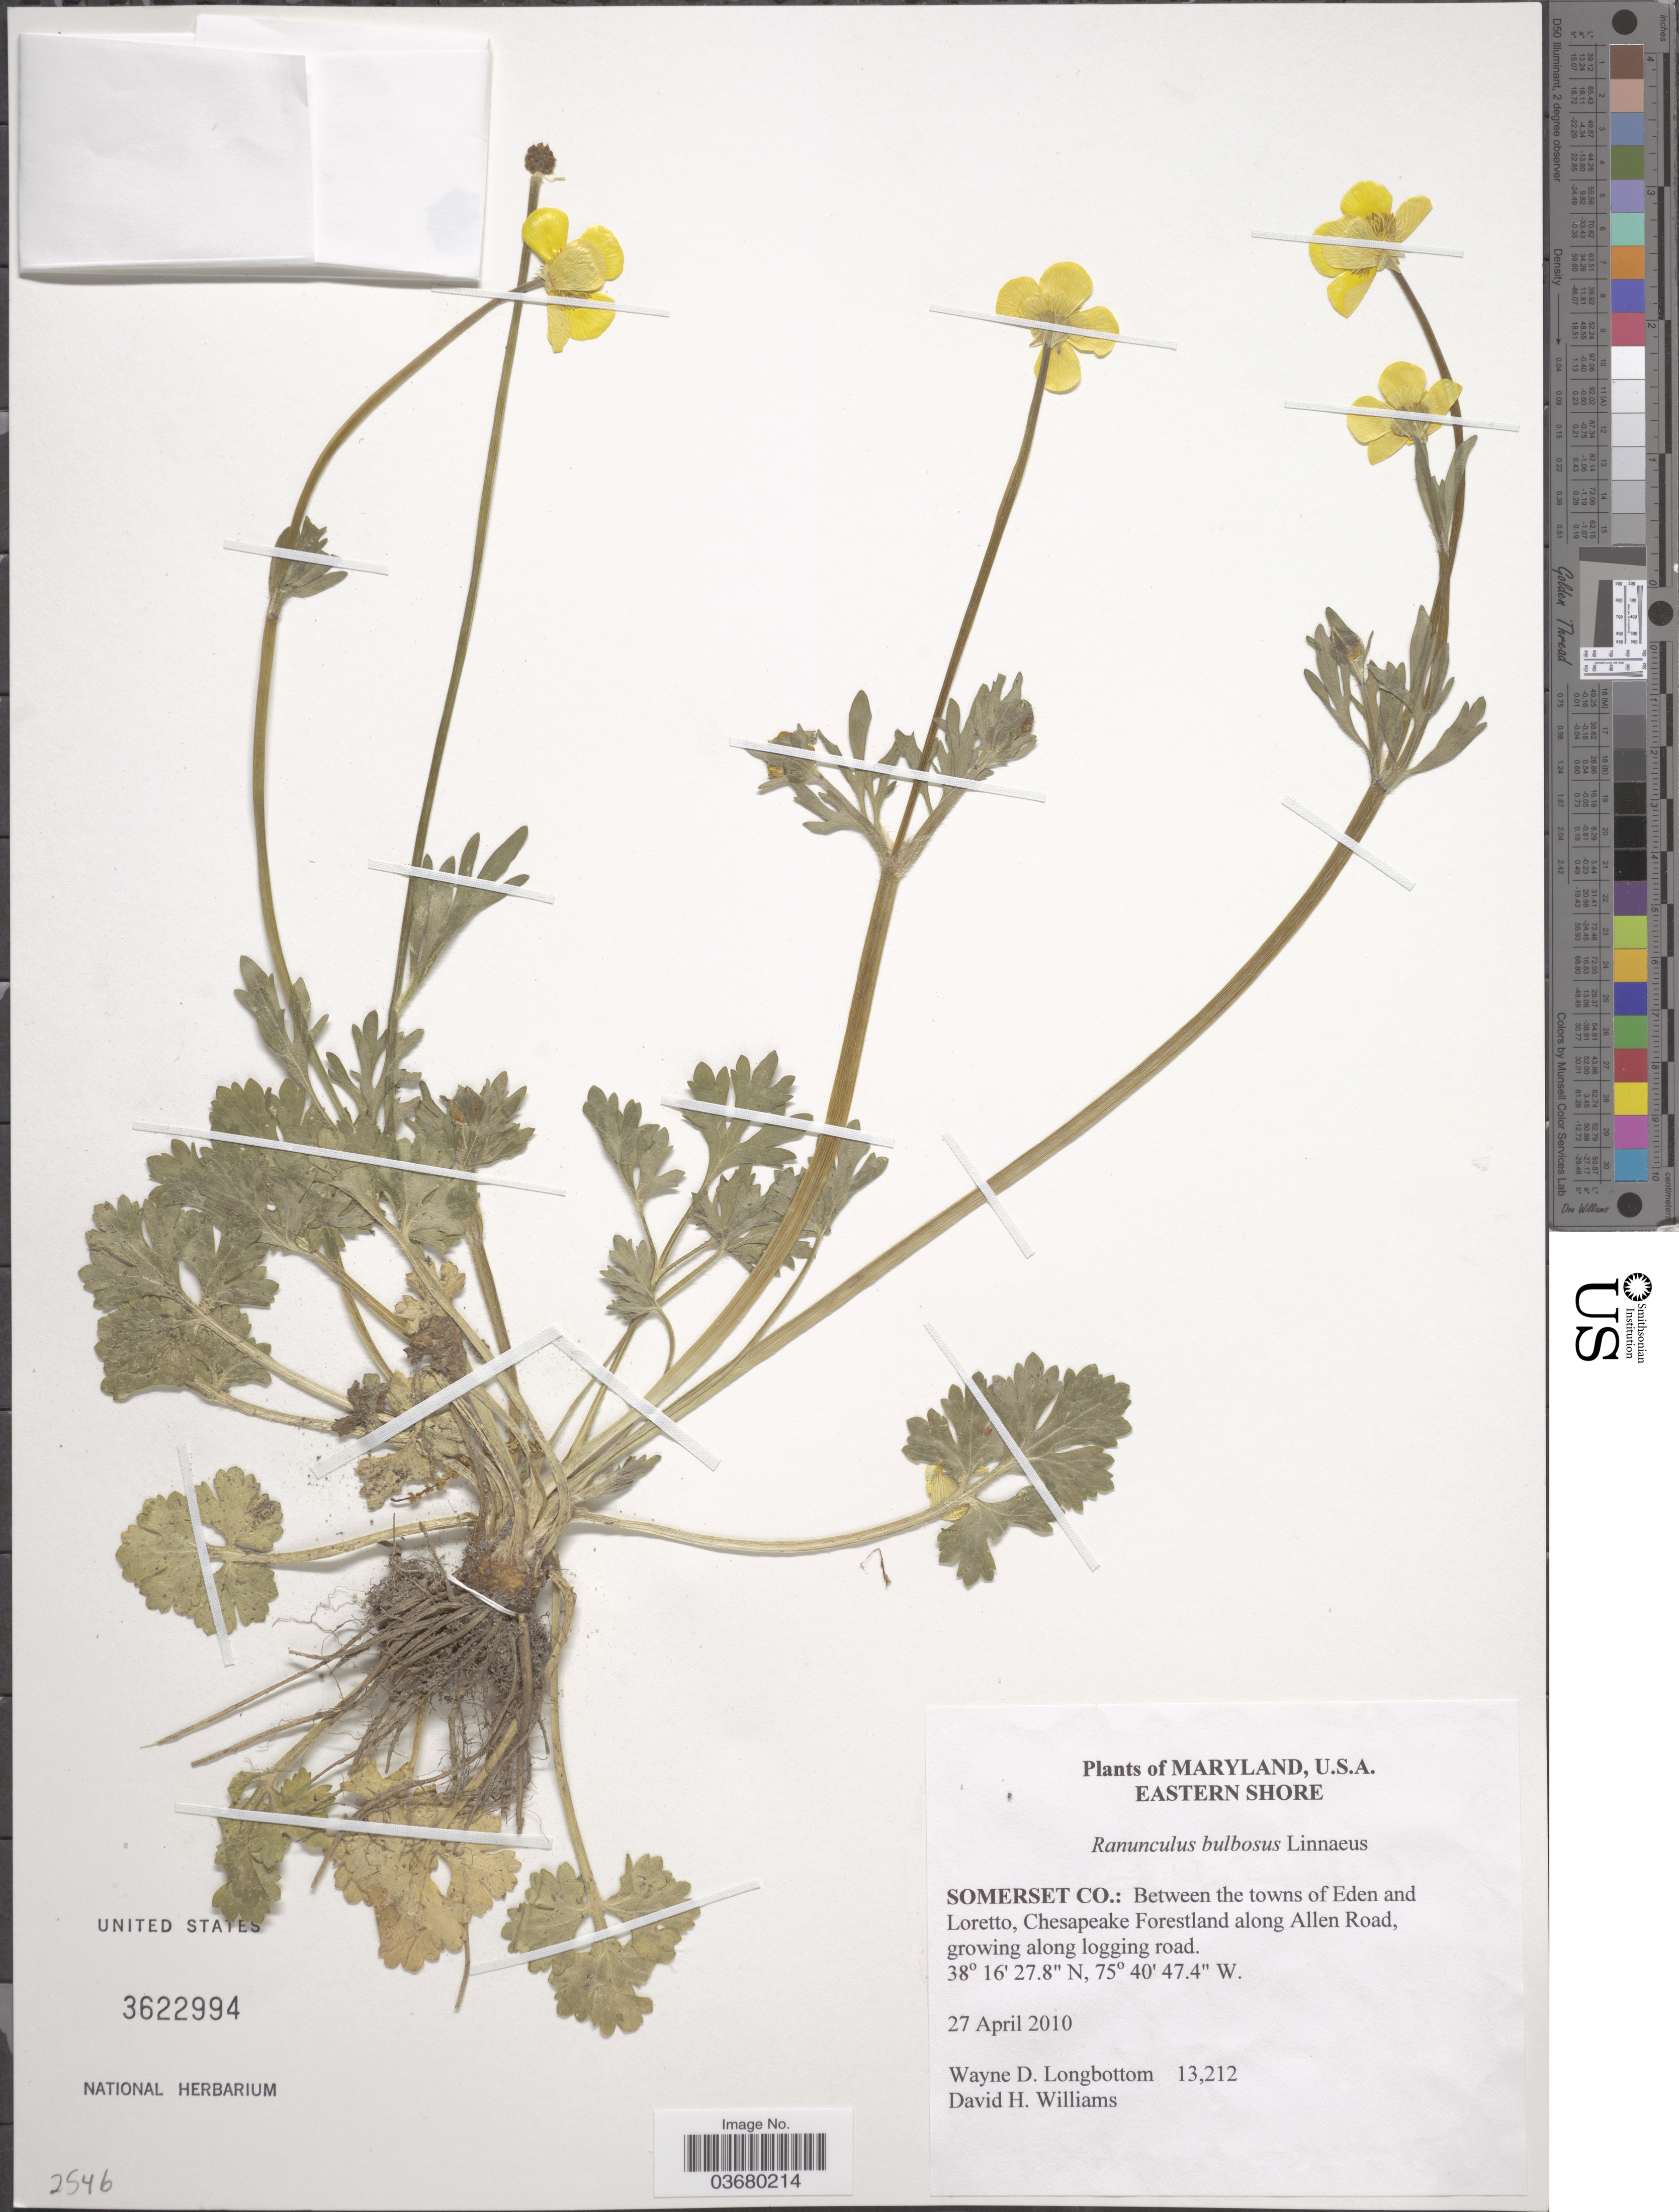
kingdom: Plantae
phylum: Tracheophyta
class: Magnoliopsida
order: Ranunculales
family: Ranunculaceae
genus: Ranunculus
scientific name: Ranunculus bulbosus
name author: L.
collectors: W. D. Longbottom & D. H. Williams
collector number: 13212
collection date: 2010-04-27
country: United States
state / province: Maryland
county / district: Somerset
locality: U.S.A. Eastern Shore. Somerset Co.: Between the towns of Eden and Loretto, Chesapeake Forestland along Allen Road, along logging road.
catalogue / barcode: US 3622994